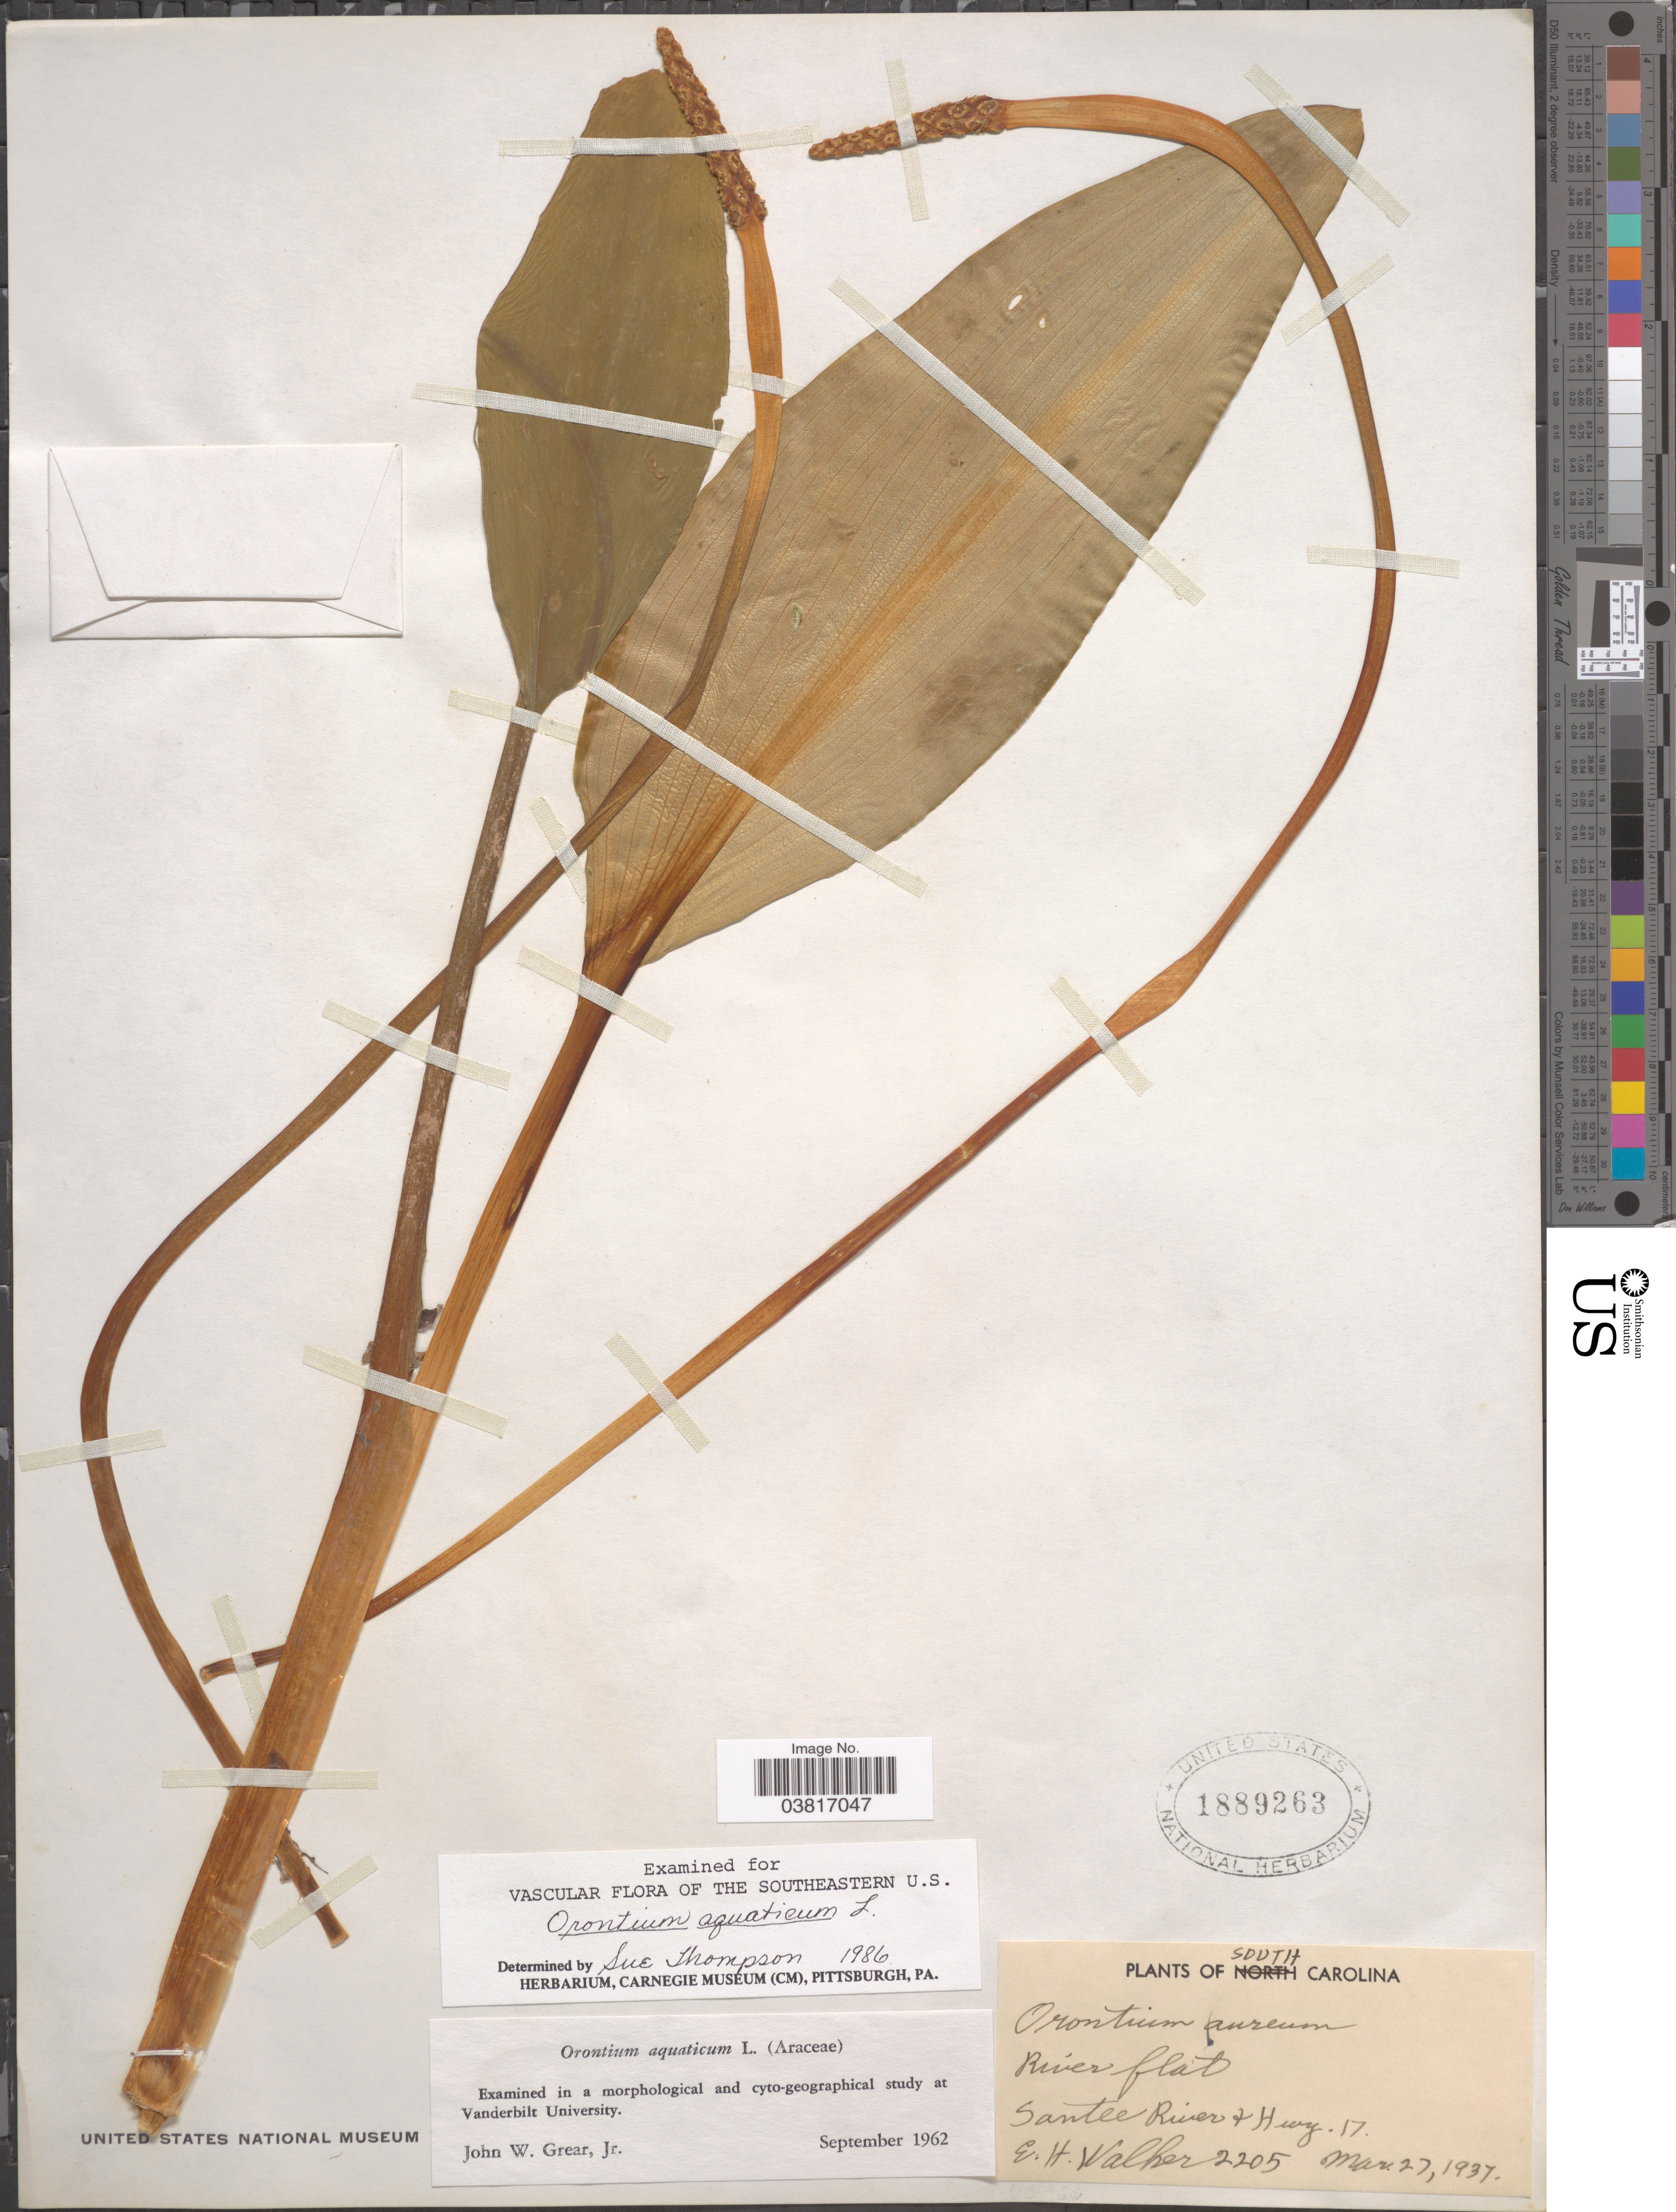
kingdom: Plantae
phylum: Tracheophyta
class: Liliopsida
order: Alismatales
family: Araceae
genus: Orontium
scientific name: Orontium aquaticum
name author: L.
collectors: E. H. Walker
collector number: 2205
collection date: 1937-03-27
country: United States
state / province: South Carolina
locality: Santee River + Hwy. 17.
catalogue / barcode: US 1889263